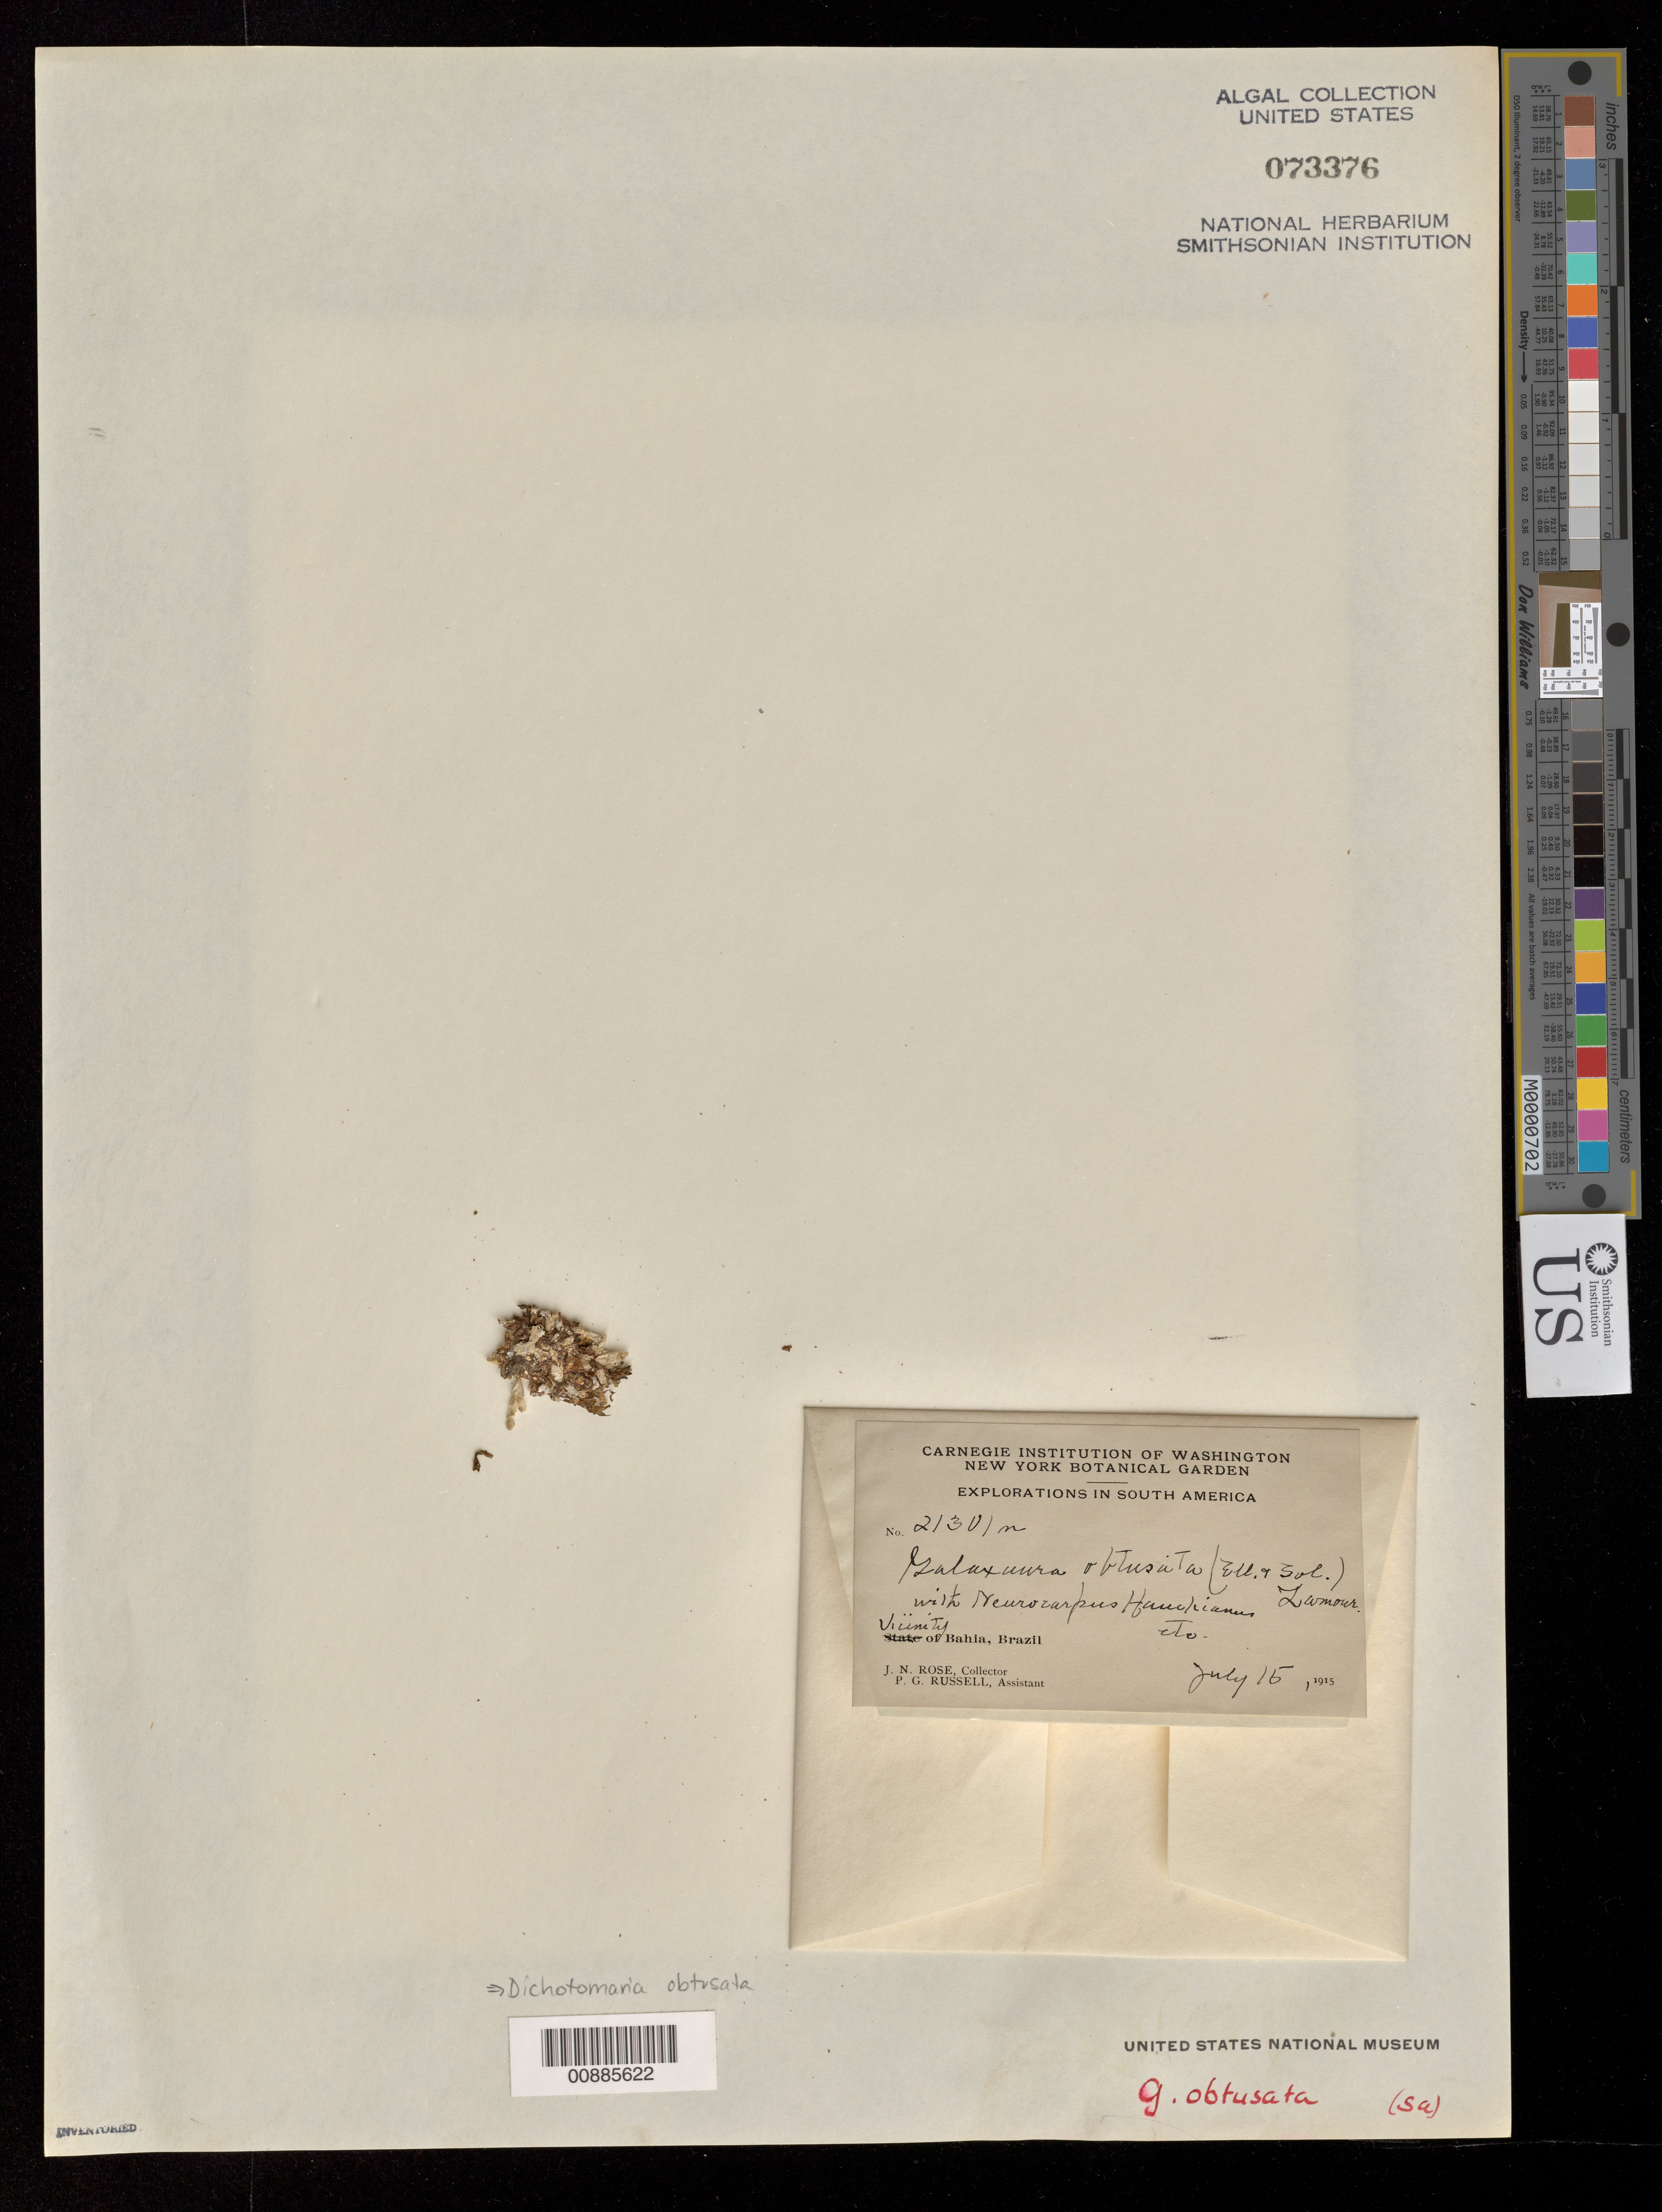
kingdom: Plantae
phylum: Rhodophyta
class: Florideophyceae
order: Nemaliales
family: Galaxauraceae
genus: Dichotomaria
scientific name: Dichotomaria obtusata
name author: (Ellis & Sol.) Lam.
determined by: Algae name updating Project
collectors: J. N. Rose & P. G. Russell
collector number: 21301n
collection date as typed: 15 Jul 1915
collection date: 1915-07-15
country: Brazil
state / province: Bahia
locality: Salvador (Bahia) area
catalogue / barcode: US 73376